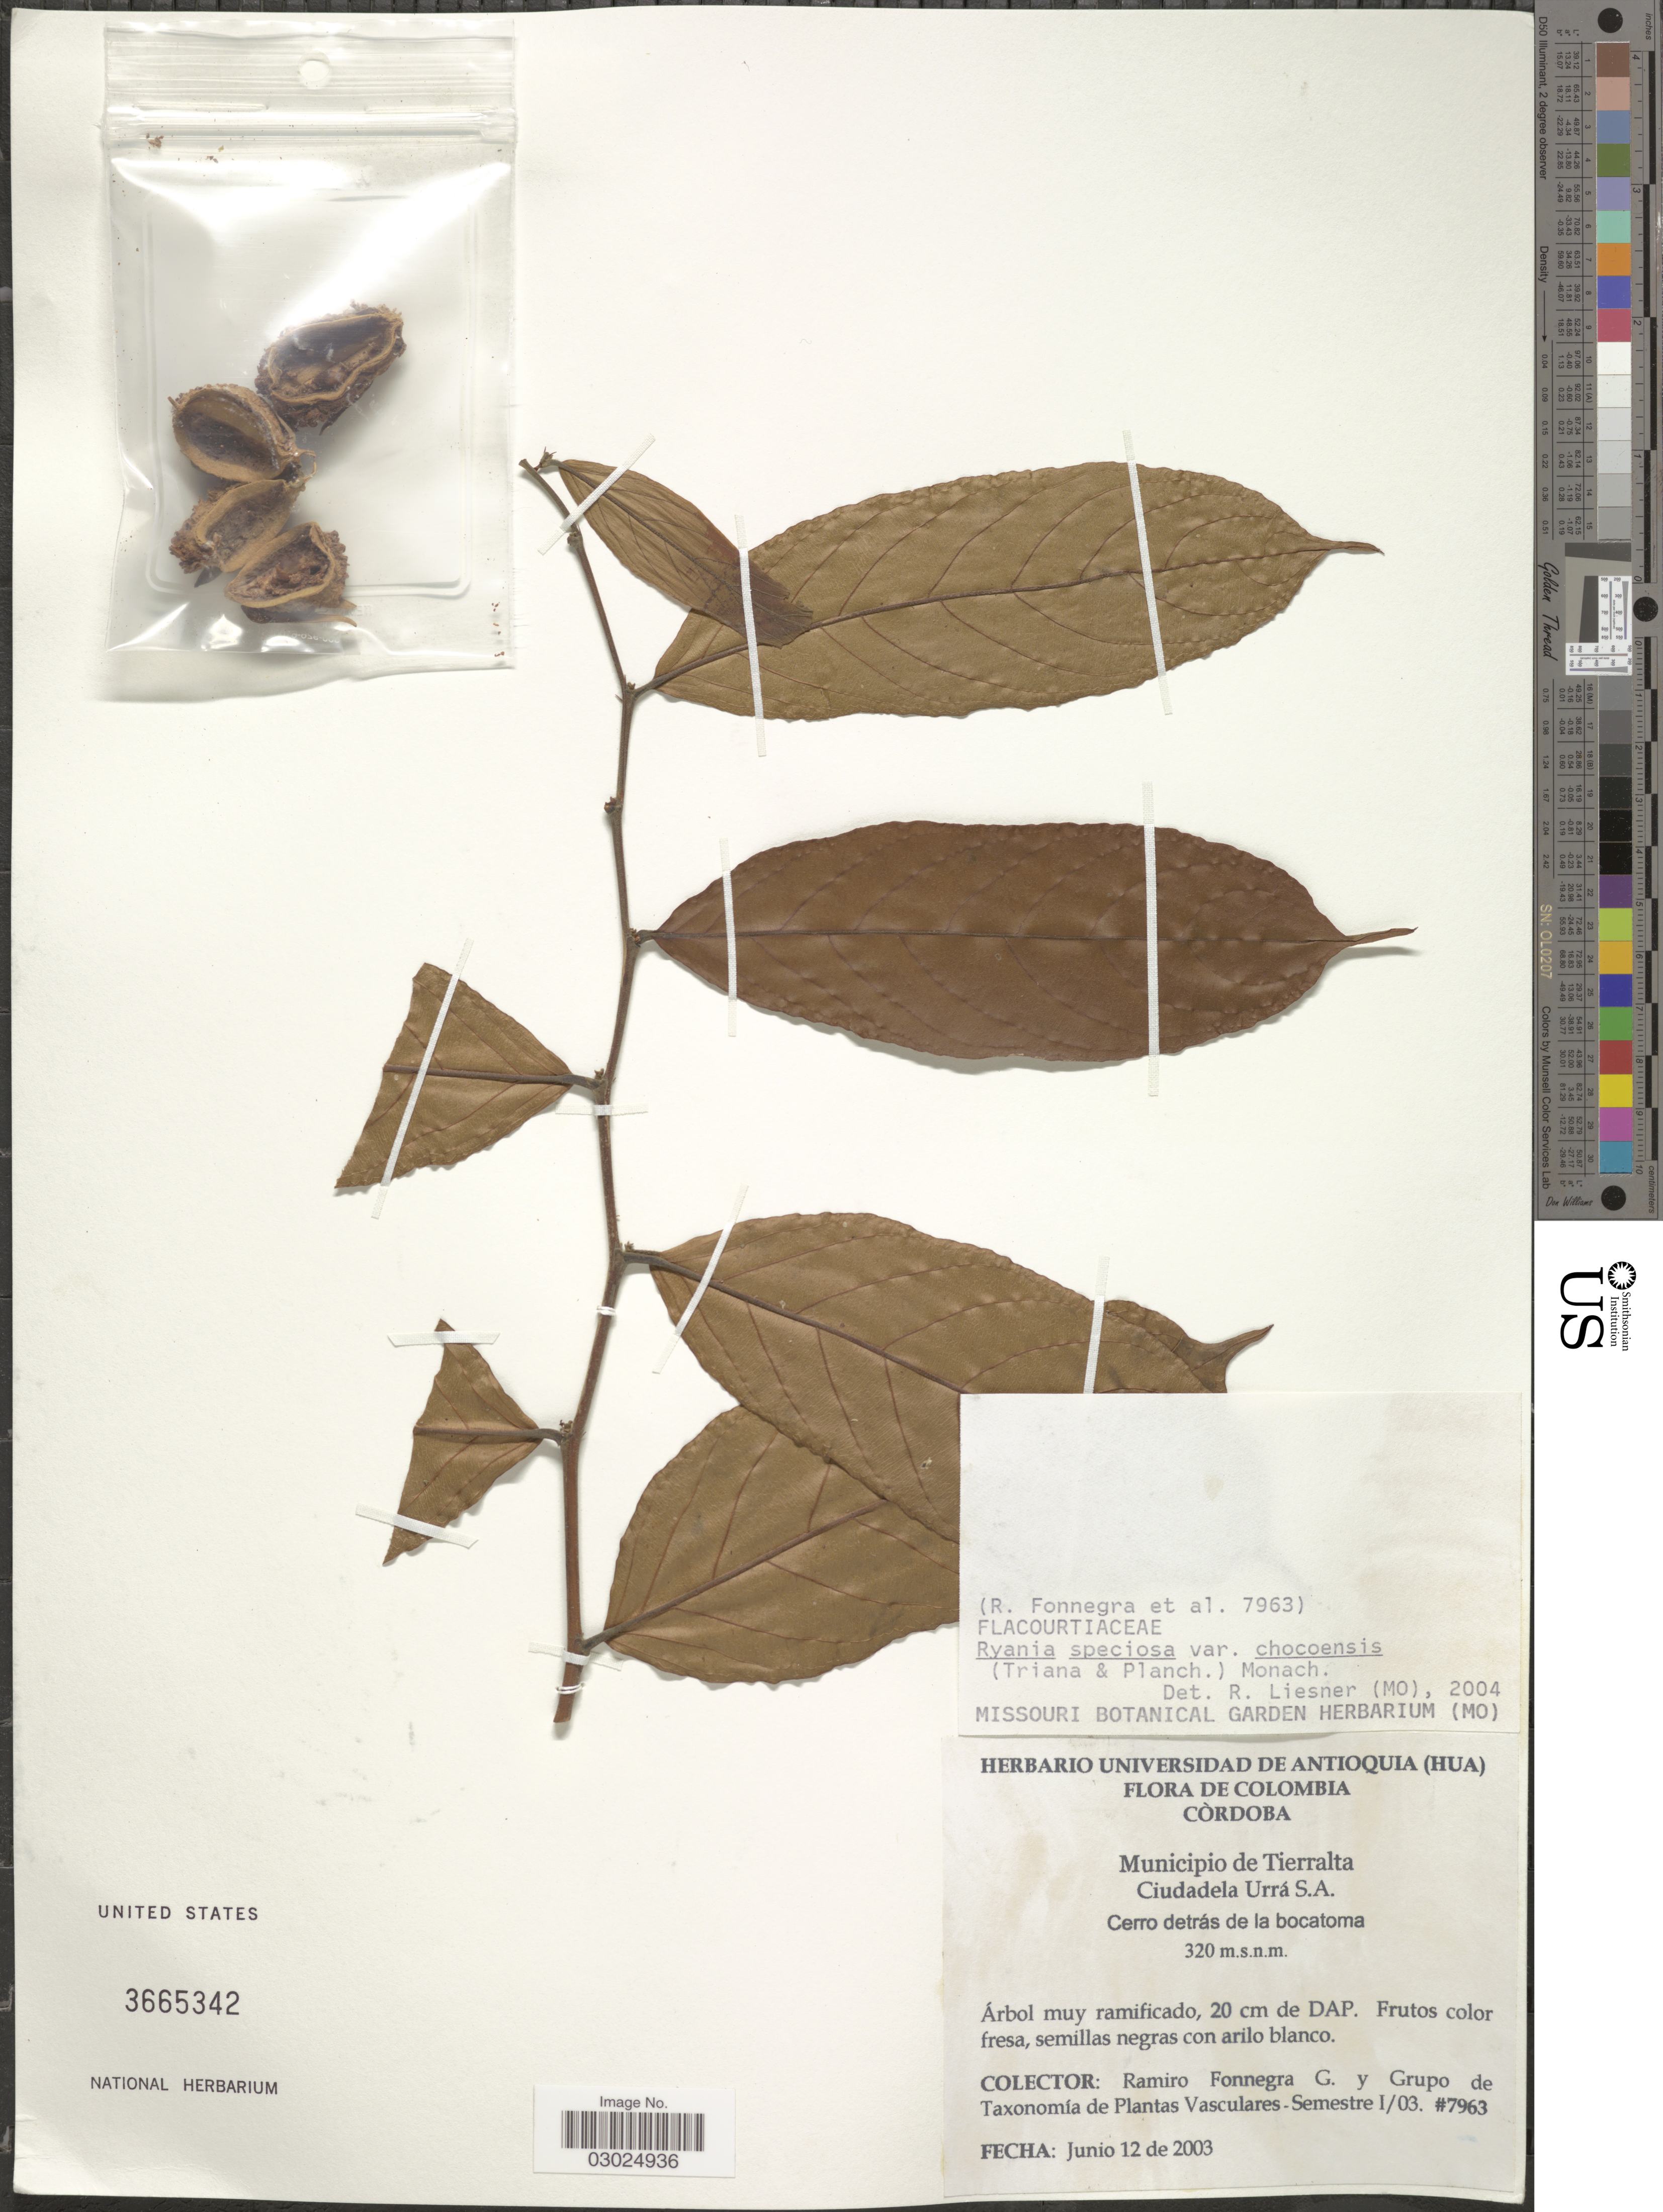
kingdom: Plantae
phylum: Tracheophyta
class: Magnoliopsida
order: Malpighiales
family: Salicaceae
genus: Ryania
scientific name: Ryania speciosa var. chocoensis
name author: (Triana & Planch.) Monach.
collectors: R. Fonnegra G. & Grupo de Taxonomía de Plantas Vasculares-Semestre I/03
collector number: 7963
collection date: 2003-06-12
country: Colombia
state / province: Córdoba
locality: Municipio de Tierralta. Ciudadela Urrá S.A. Cerro detrás de la bocatoma.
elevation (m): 320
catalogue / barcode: US 3665342